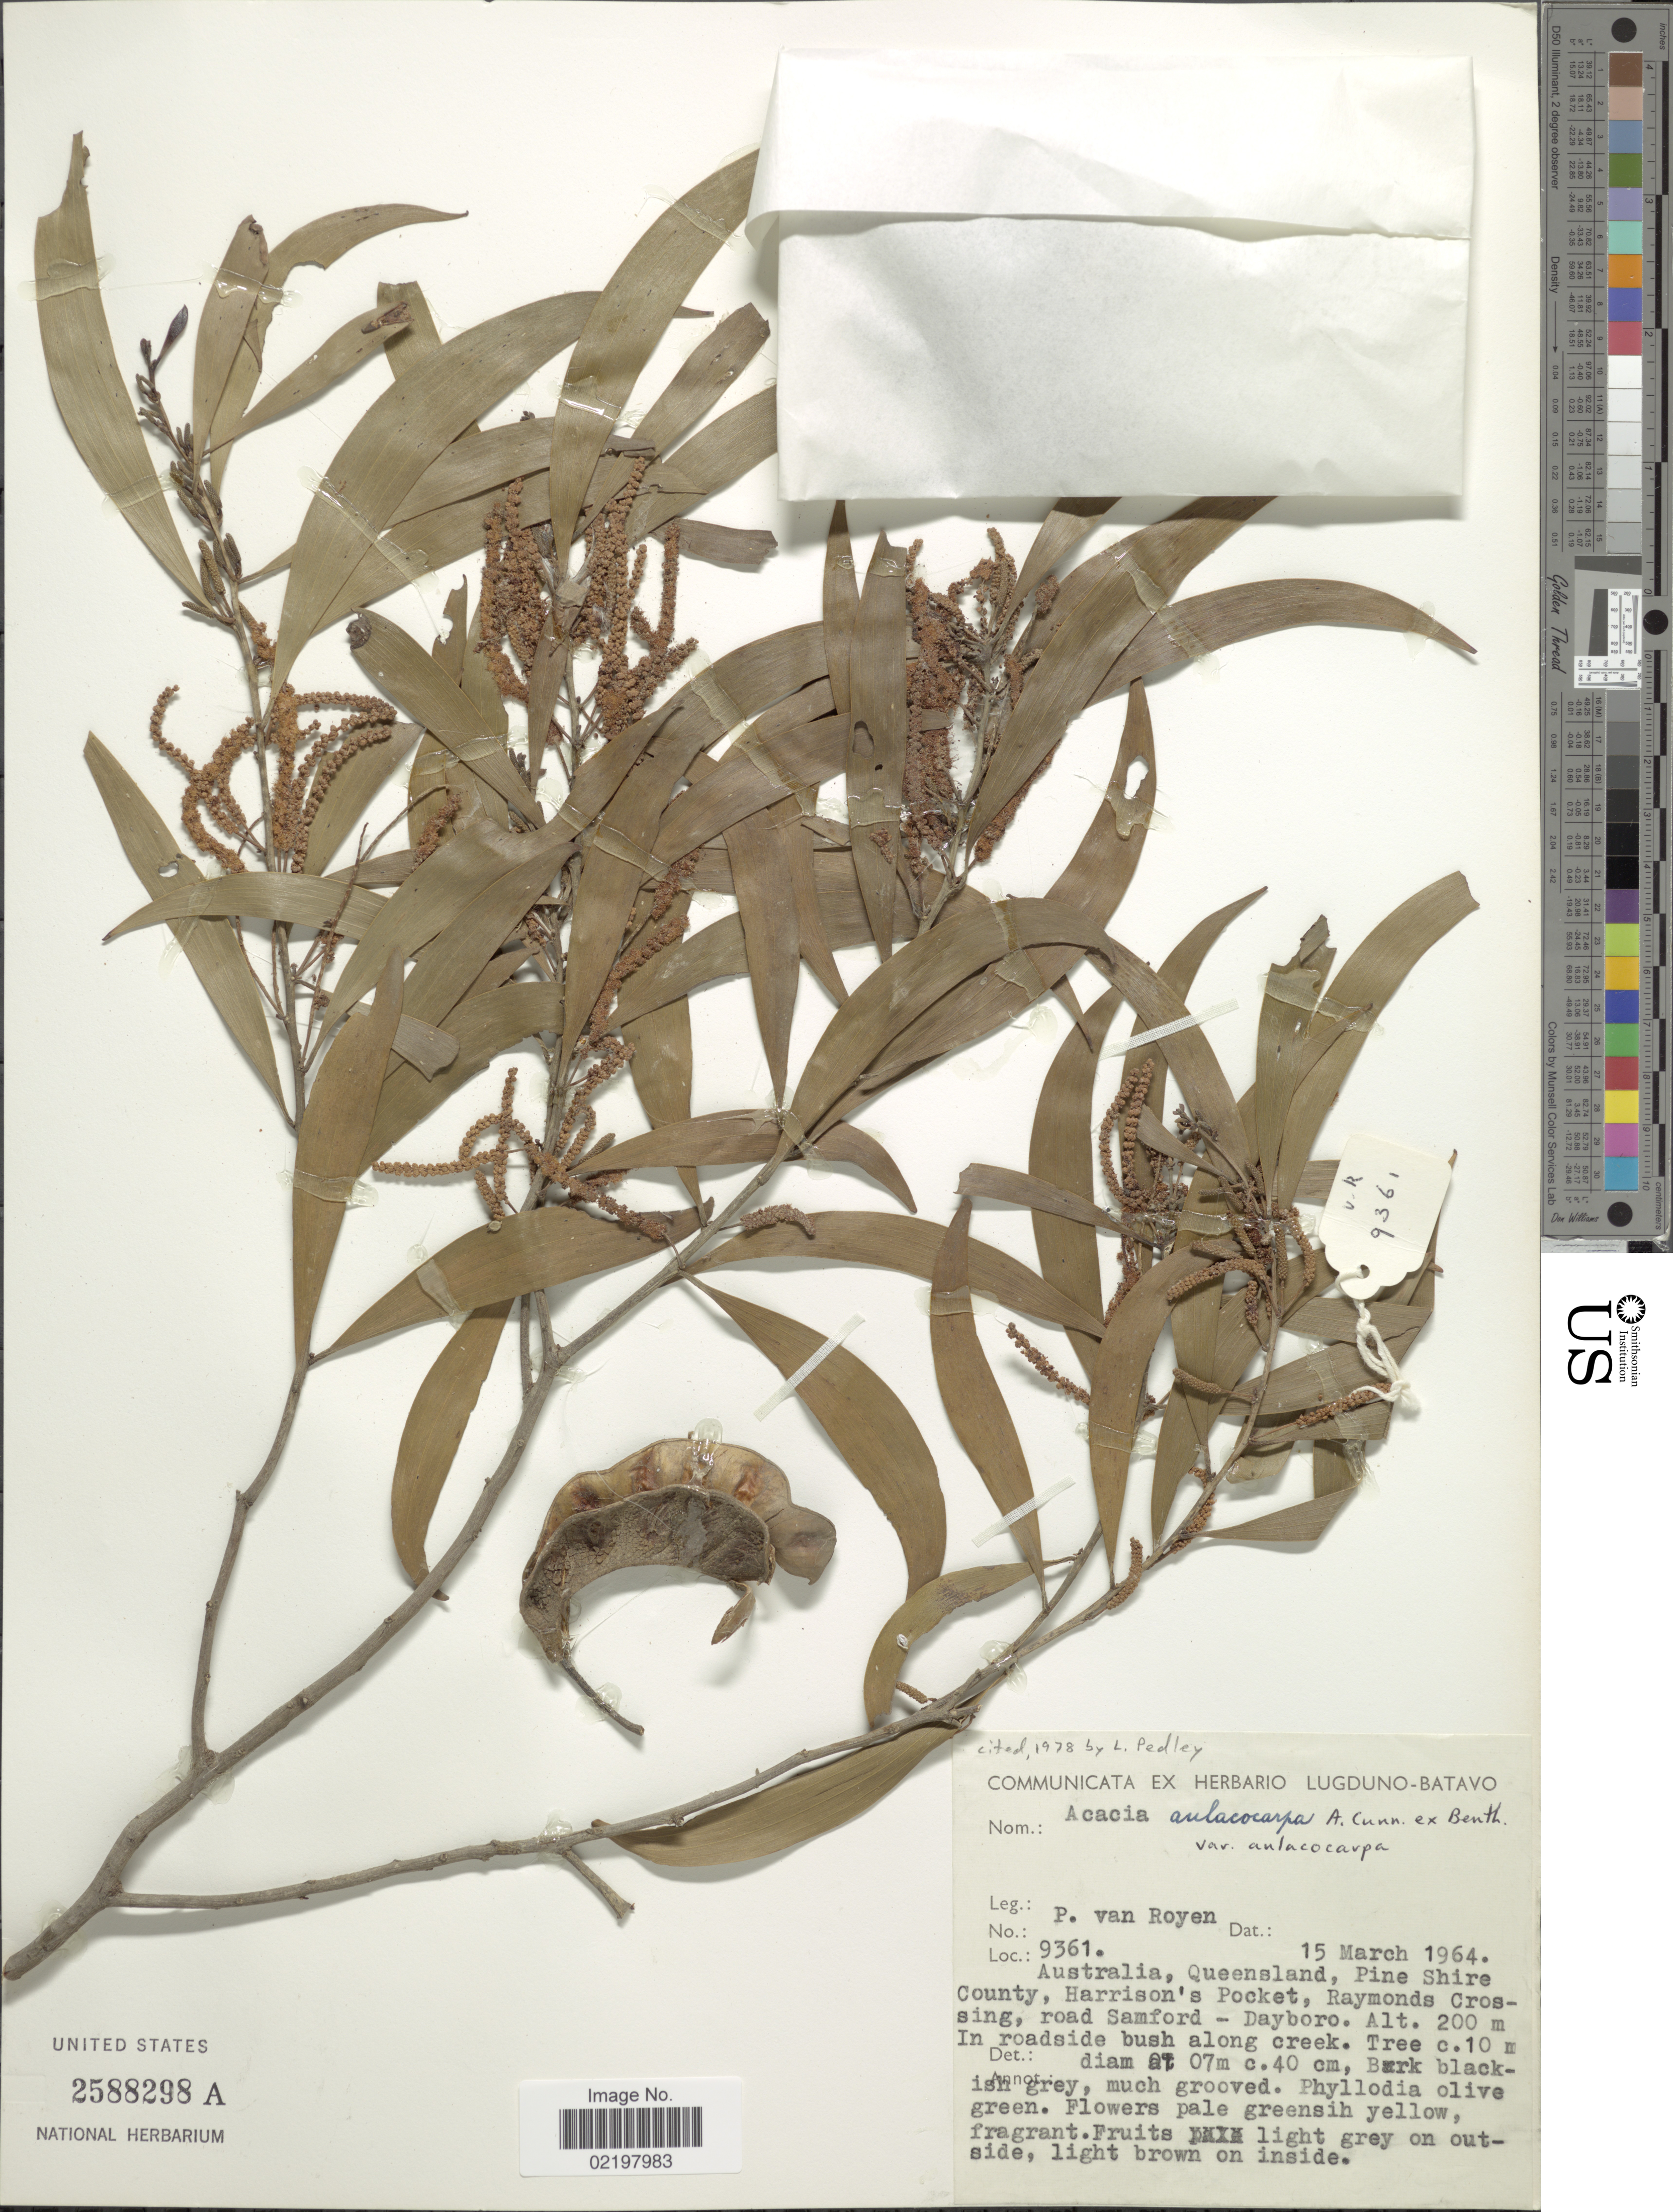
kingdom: Plantae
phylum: Tracheophyta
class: Magnoliopsida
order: Fabales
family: Fabaceae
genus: Acacia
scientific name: Acacia aulacocarpa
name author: A. Cunn. ex Benth.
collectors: P. van Royan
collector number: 9361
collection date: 1964-03-15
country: Australia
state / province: Queensland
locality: Australia, Queensland, Pine Shire County, Harrison's Pocket, Raymonds Crossing road Samford, Dayboro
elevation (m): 200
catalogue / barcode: US 2588298A